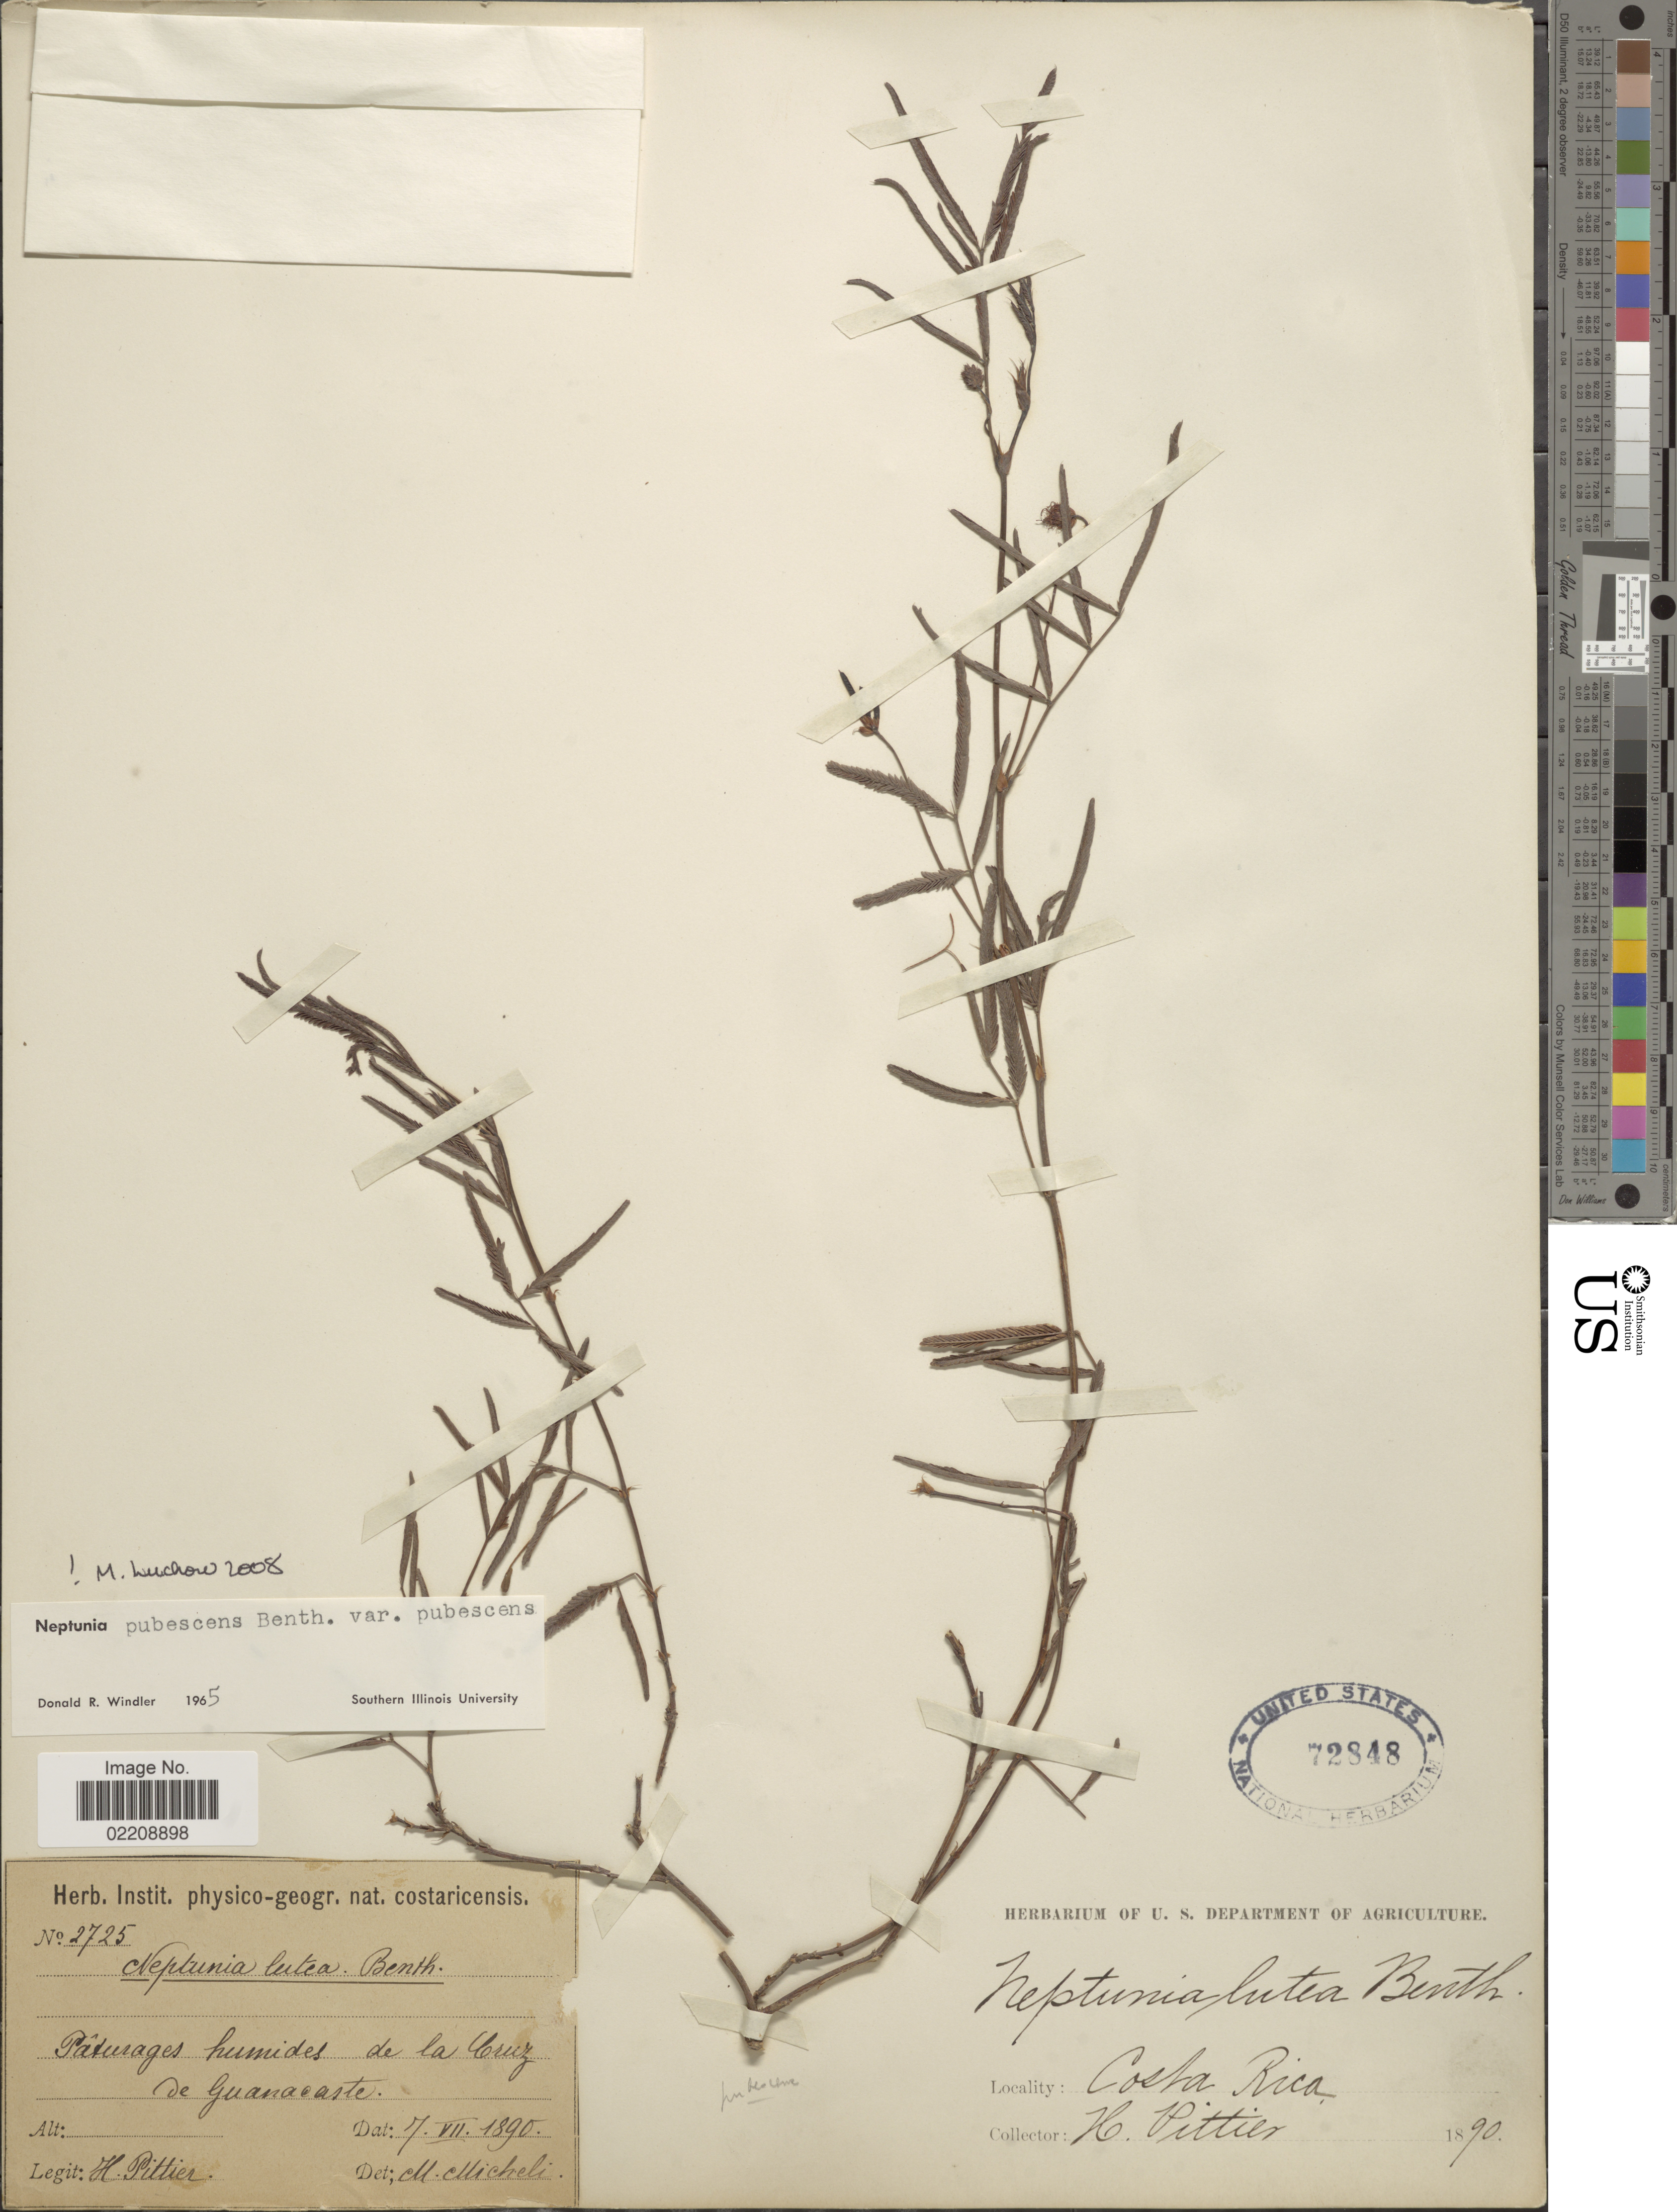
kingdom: Plantae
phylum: Tracheophyta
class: Magnoliopsida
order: Fabales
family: Fabaceae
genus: Neptunia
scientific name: Neptunia pubescens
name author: Benth.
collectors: H. F. Pittier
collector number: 2725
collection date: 1890-07-07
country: Costa Rica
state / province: Guanacaste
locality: Paturages humides de la Cruz de Guanacaste [Wet pastures of La Cruz, Guanacaste]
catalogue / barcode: US 72848